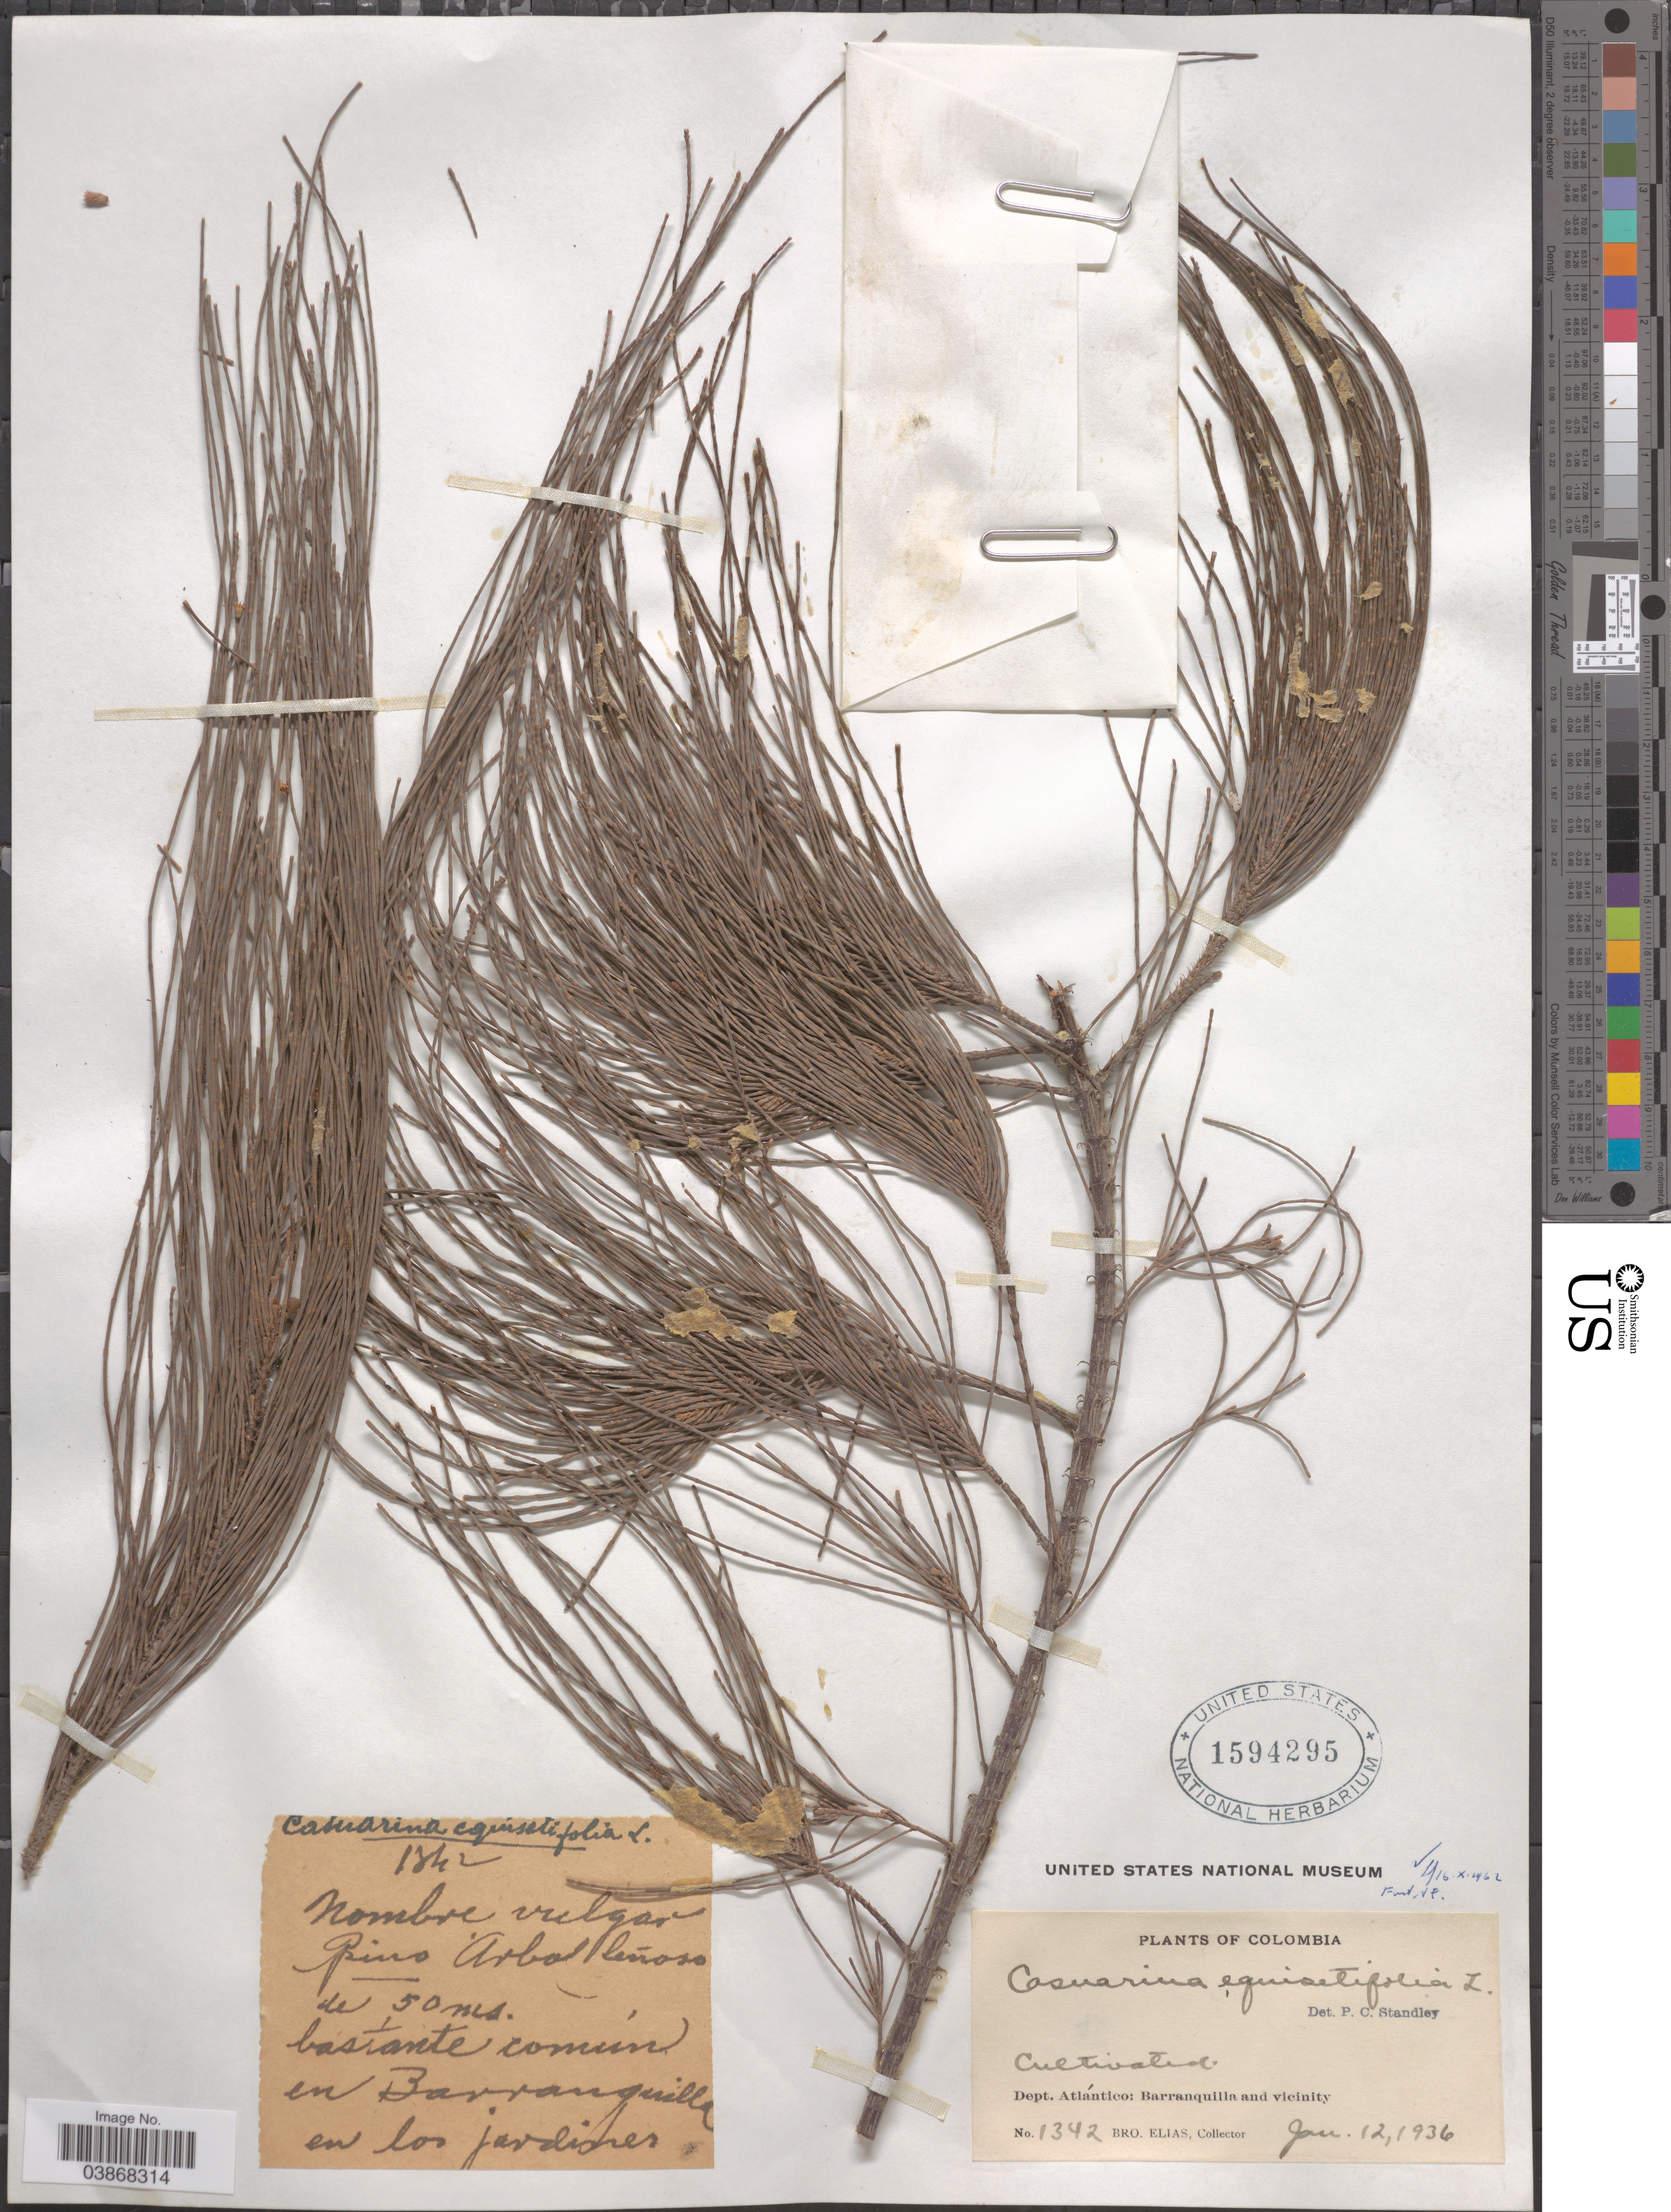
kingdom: Plantae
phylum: Tracheophyta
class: Magnoliopsida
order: Fagales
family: Casuarinaceae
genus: Casuarina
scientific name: Casuarina equisetifolia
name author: L.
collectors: Bro. Elias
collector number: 1342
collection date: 1936-01-12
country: Colombia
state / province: Atlántico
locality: Dept. Atlántico: Barranquilla and vicinity.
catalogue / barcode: US 1594295